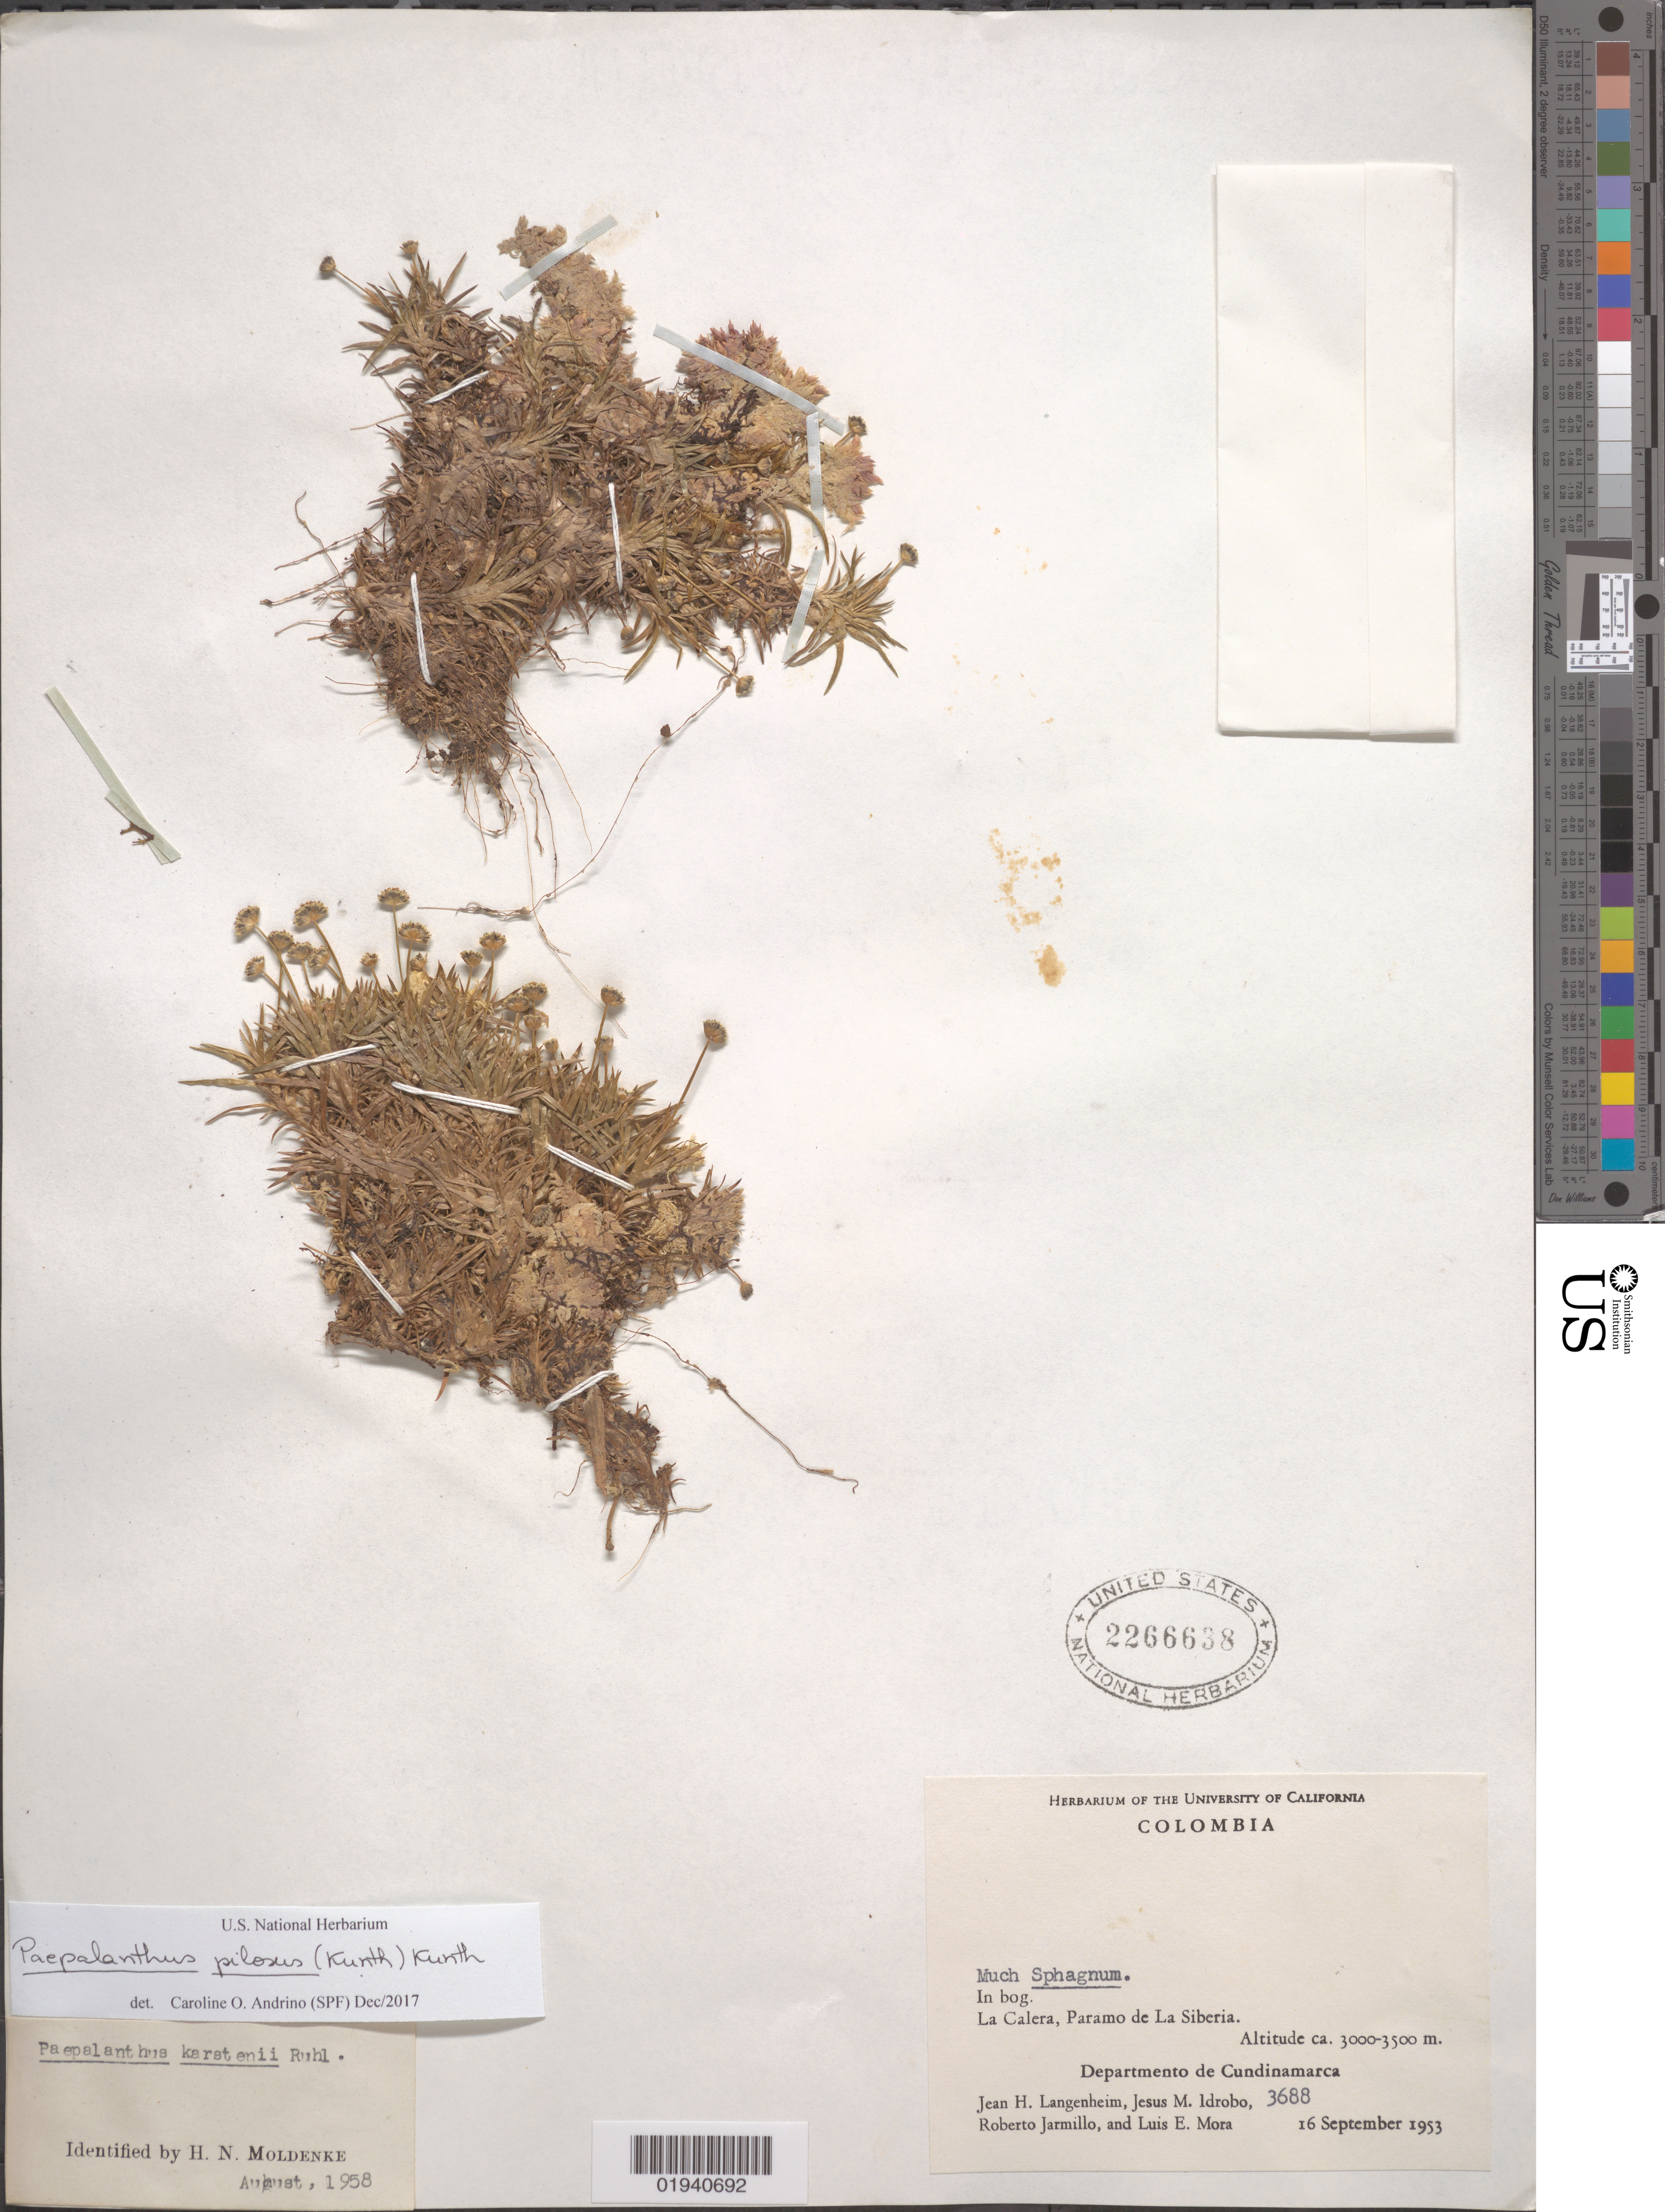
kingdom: Plantae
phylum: Tracheophyta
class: Liliopsida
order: Poales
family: Eriocaulaceae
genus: Paepalanthus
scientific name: Paepalanthus pilosus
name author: (Kunth) Kunth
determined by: Andrino, C. O.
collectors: J. H. Langenheim, J. M. Idrobo, R. Jarmillo & L. E. Mora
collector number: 3688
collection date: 1953-09-16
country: Colombia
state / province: Cundinamarca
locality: La Calera, Paramo de La Siberia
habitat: Bog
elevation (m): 3000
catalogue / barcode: US 2266638